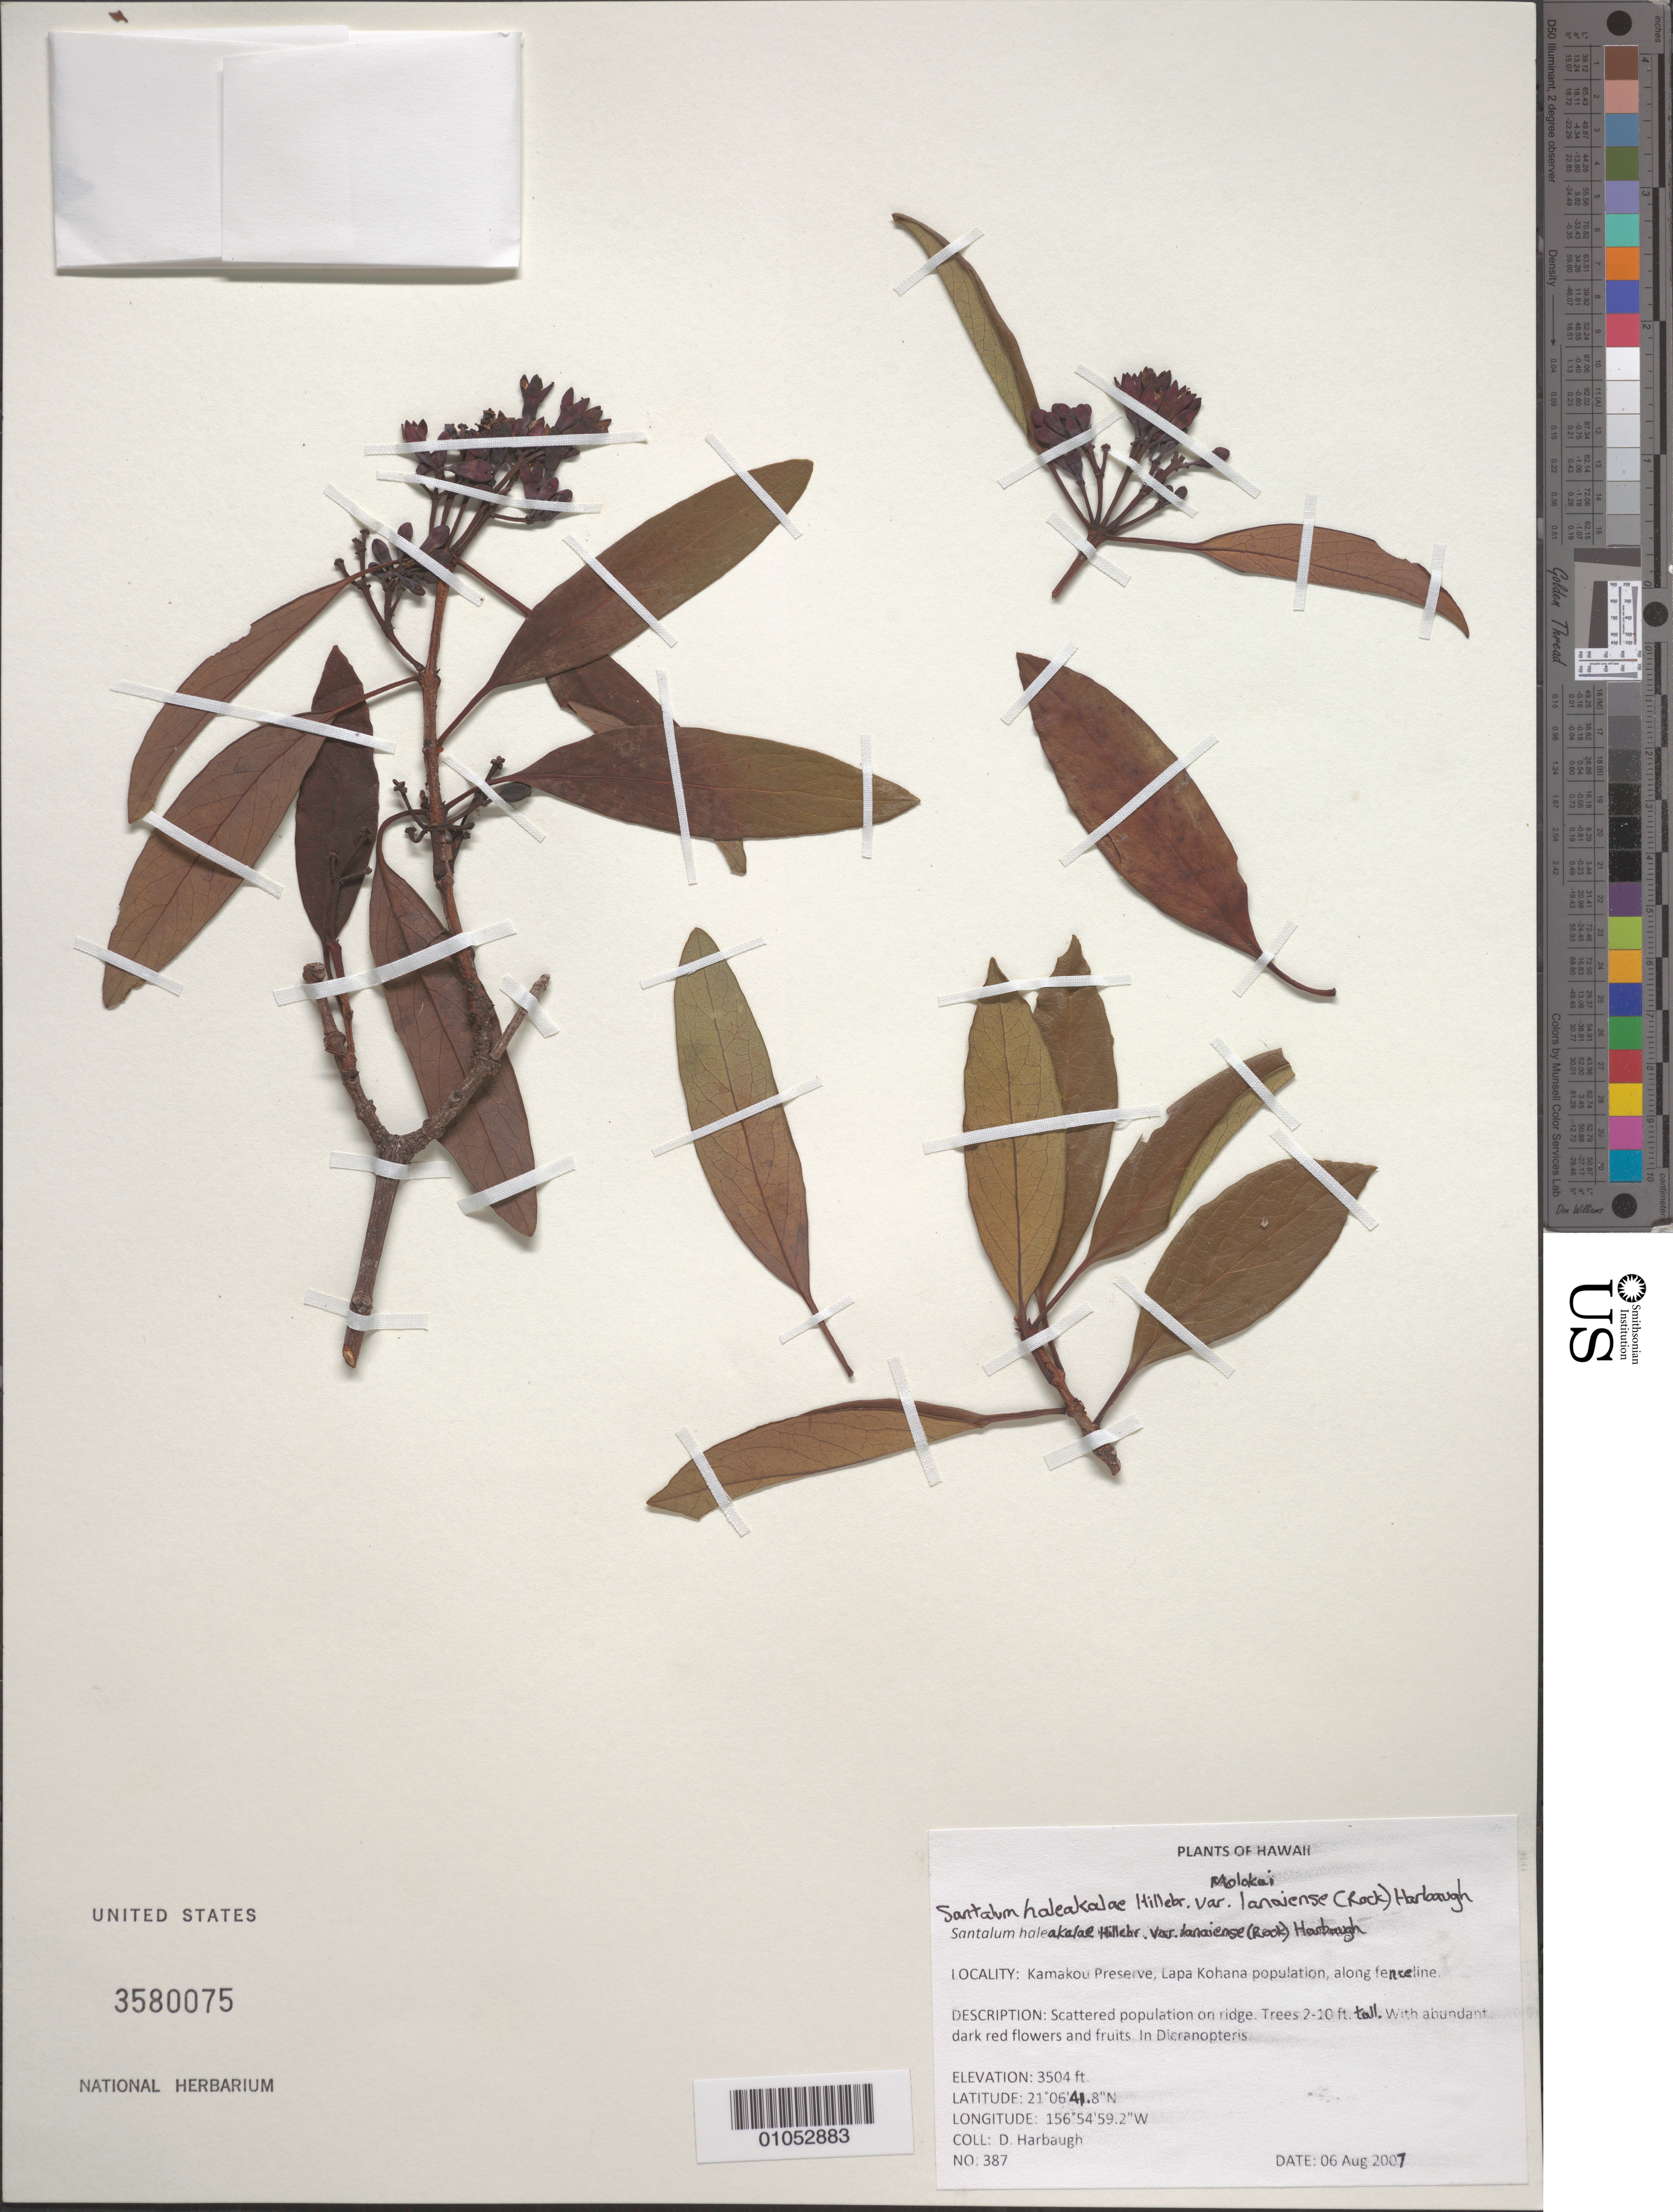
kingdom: Plantae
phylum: Tracheophyta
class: Magnoliopsida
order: Santalales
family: Santalaceae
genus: Santalum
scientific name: Santalum haleakalae var. lanaiense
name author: (Rock) Harbaugh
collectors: D. Harbaugh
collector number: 387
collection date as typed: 6 Aug 2007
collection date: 2007-08-06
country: United States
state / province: Hawaii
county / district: Maui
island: Moloka'i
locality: Kamakou Preserve, Lapa Kohana population, along fenceline.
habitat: On ridge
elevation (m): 1068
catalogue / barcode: US 3580075